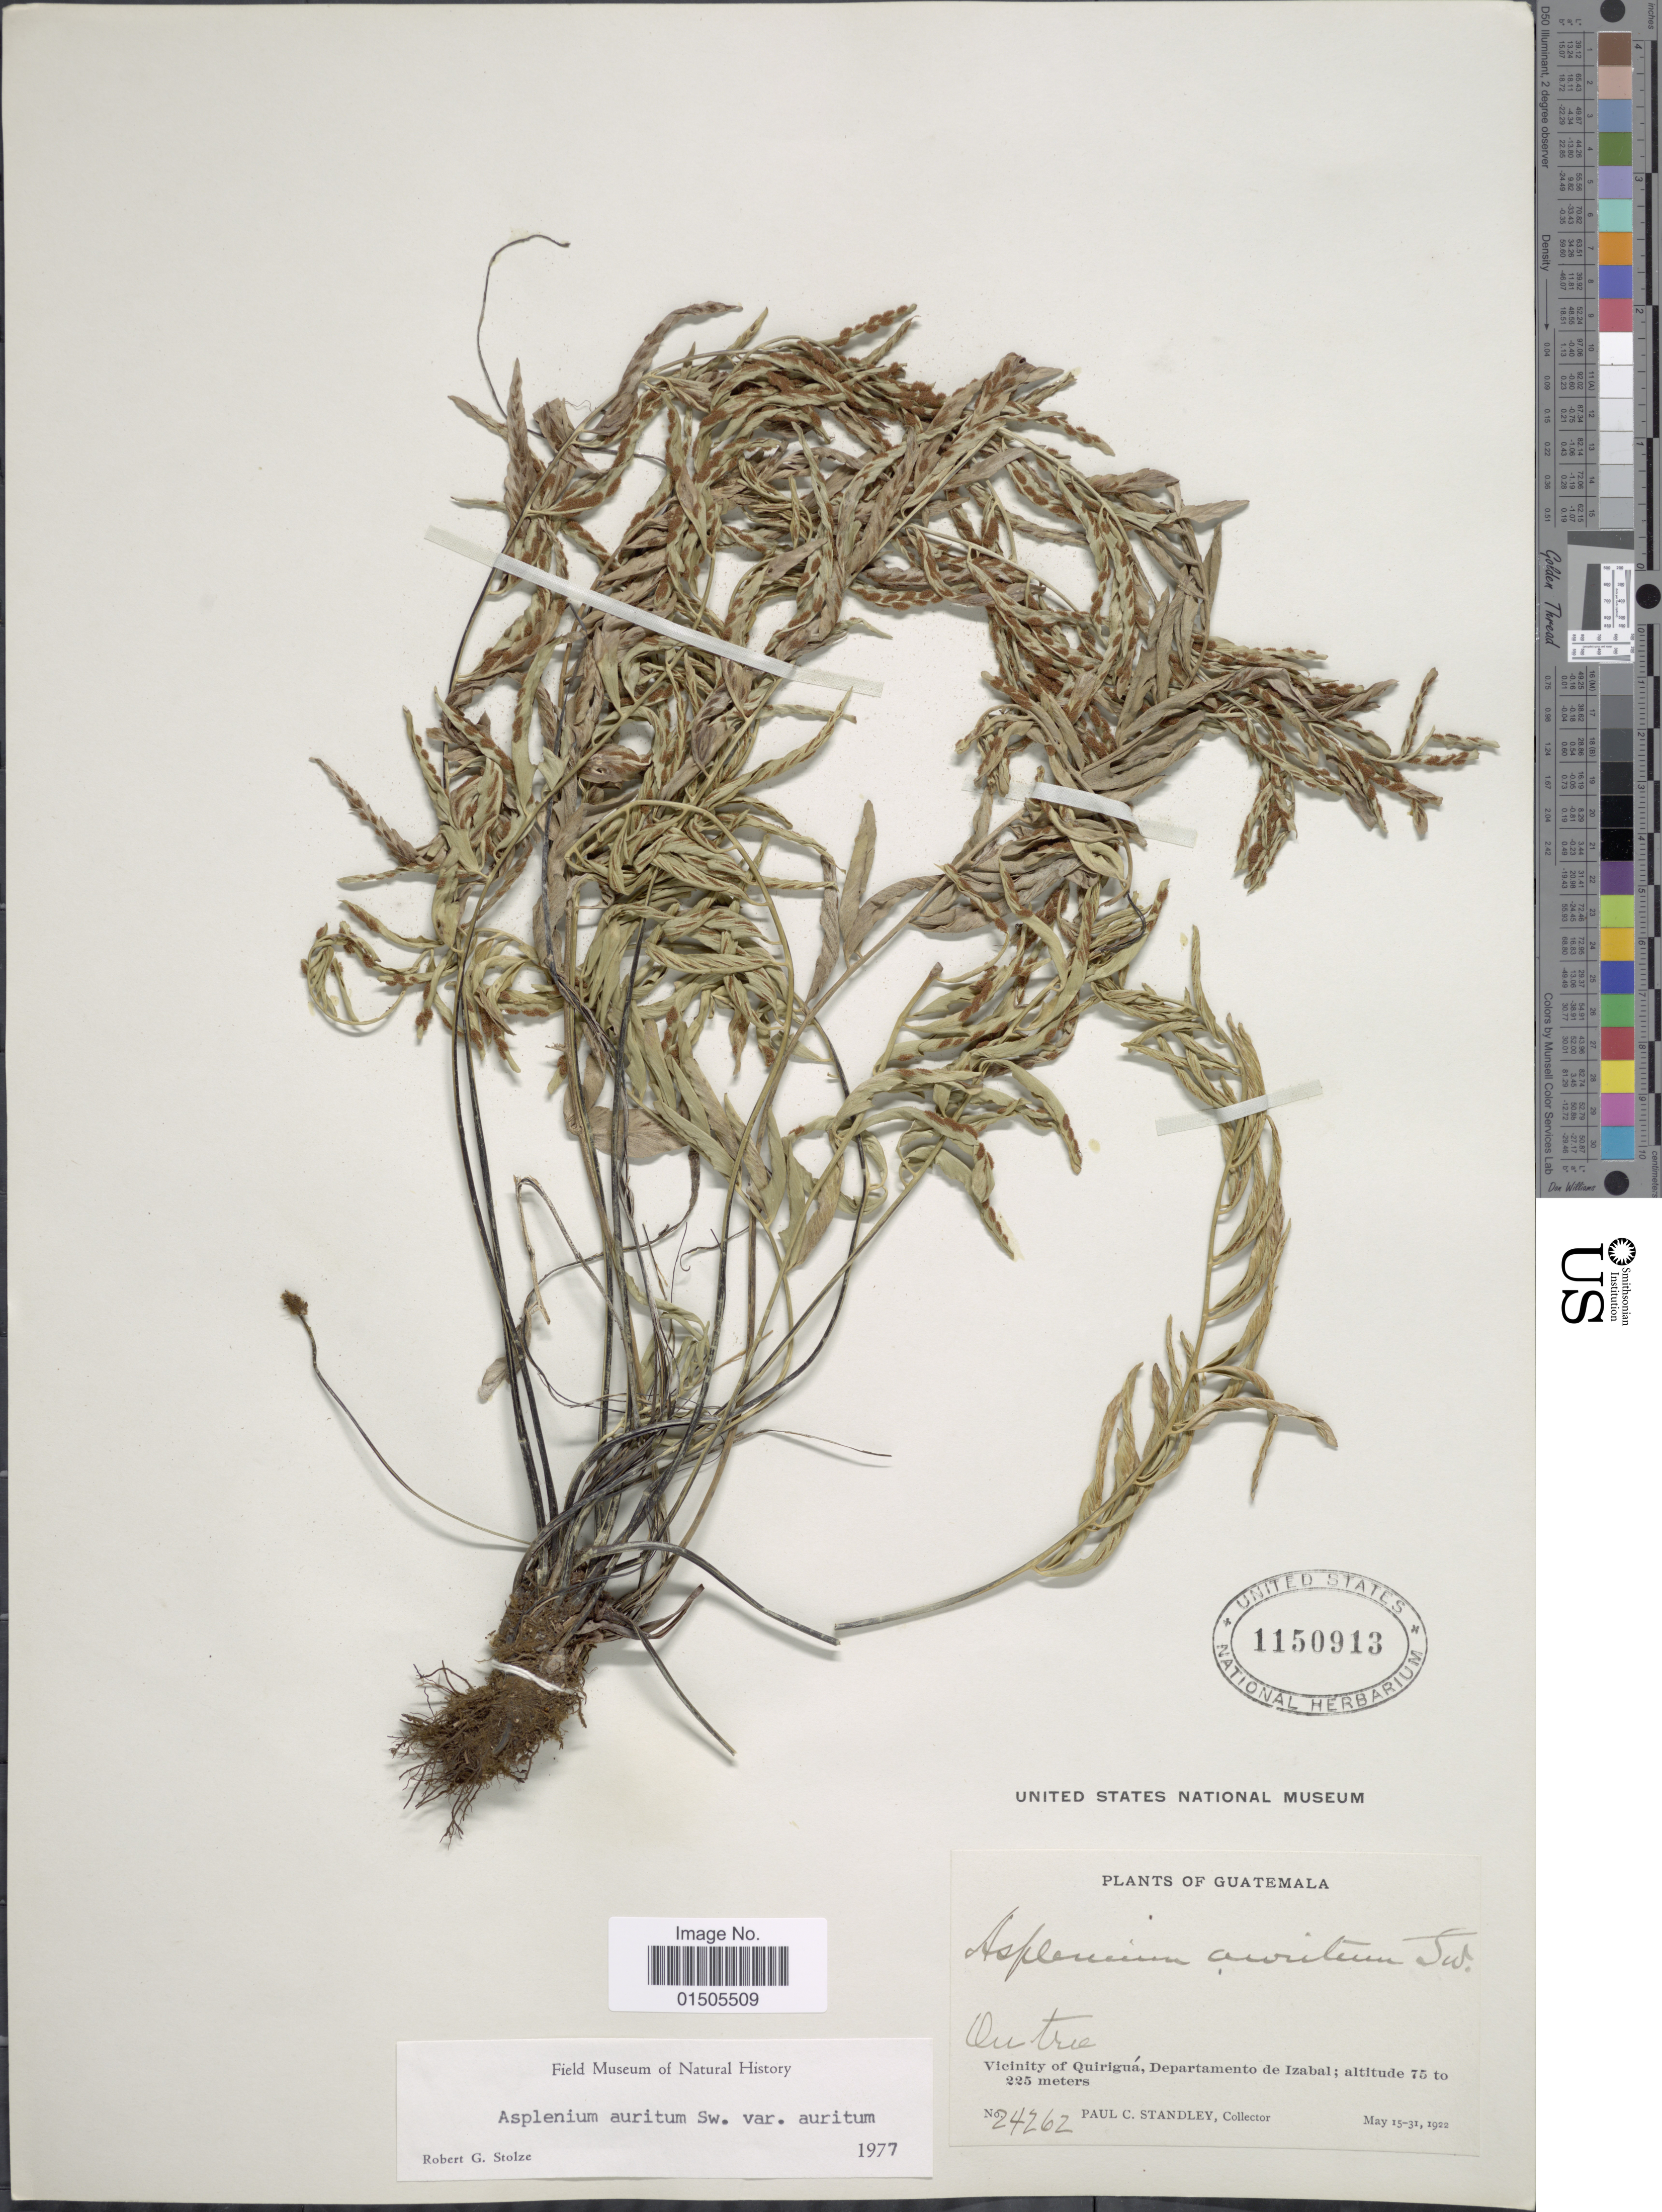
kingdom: Plantae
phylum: Tracheophyta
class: Polypodiopsida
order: Polypodiales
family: Aspleniaceae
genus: Asplenium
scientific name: Asplenium auritum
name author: Sw.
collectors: P. C. Standley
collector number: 24262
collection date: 1922-05-15/1922-05-31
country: Guatemala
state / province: Izabal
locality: Vicinity of Quirigua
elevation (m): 75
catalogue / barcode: US 1150913